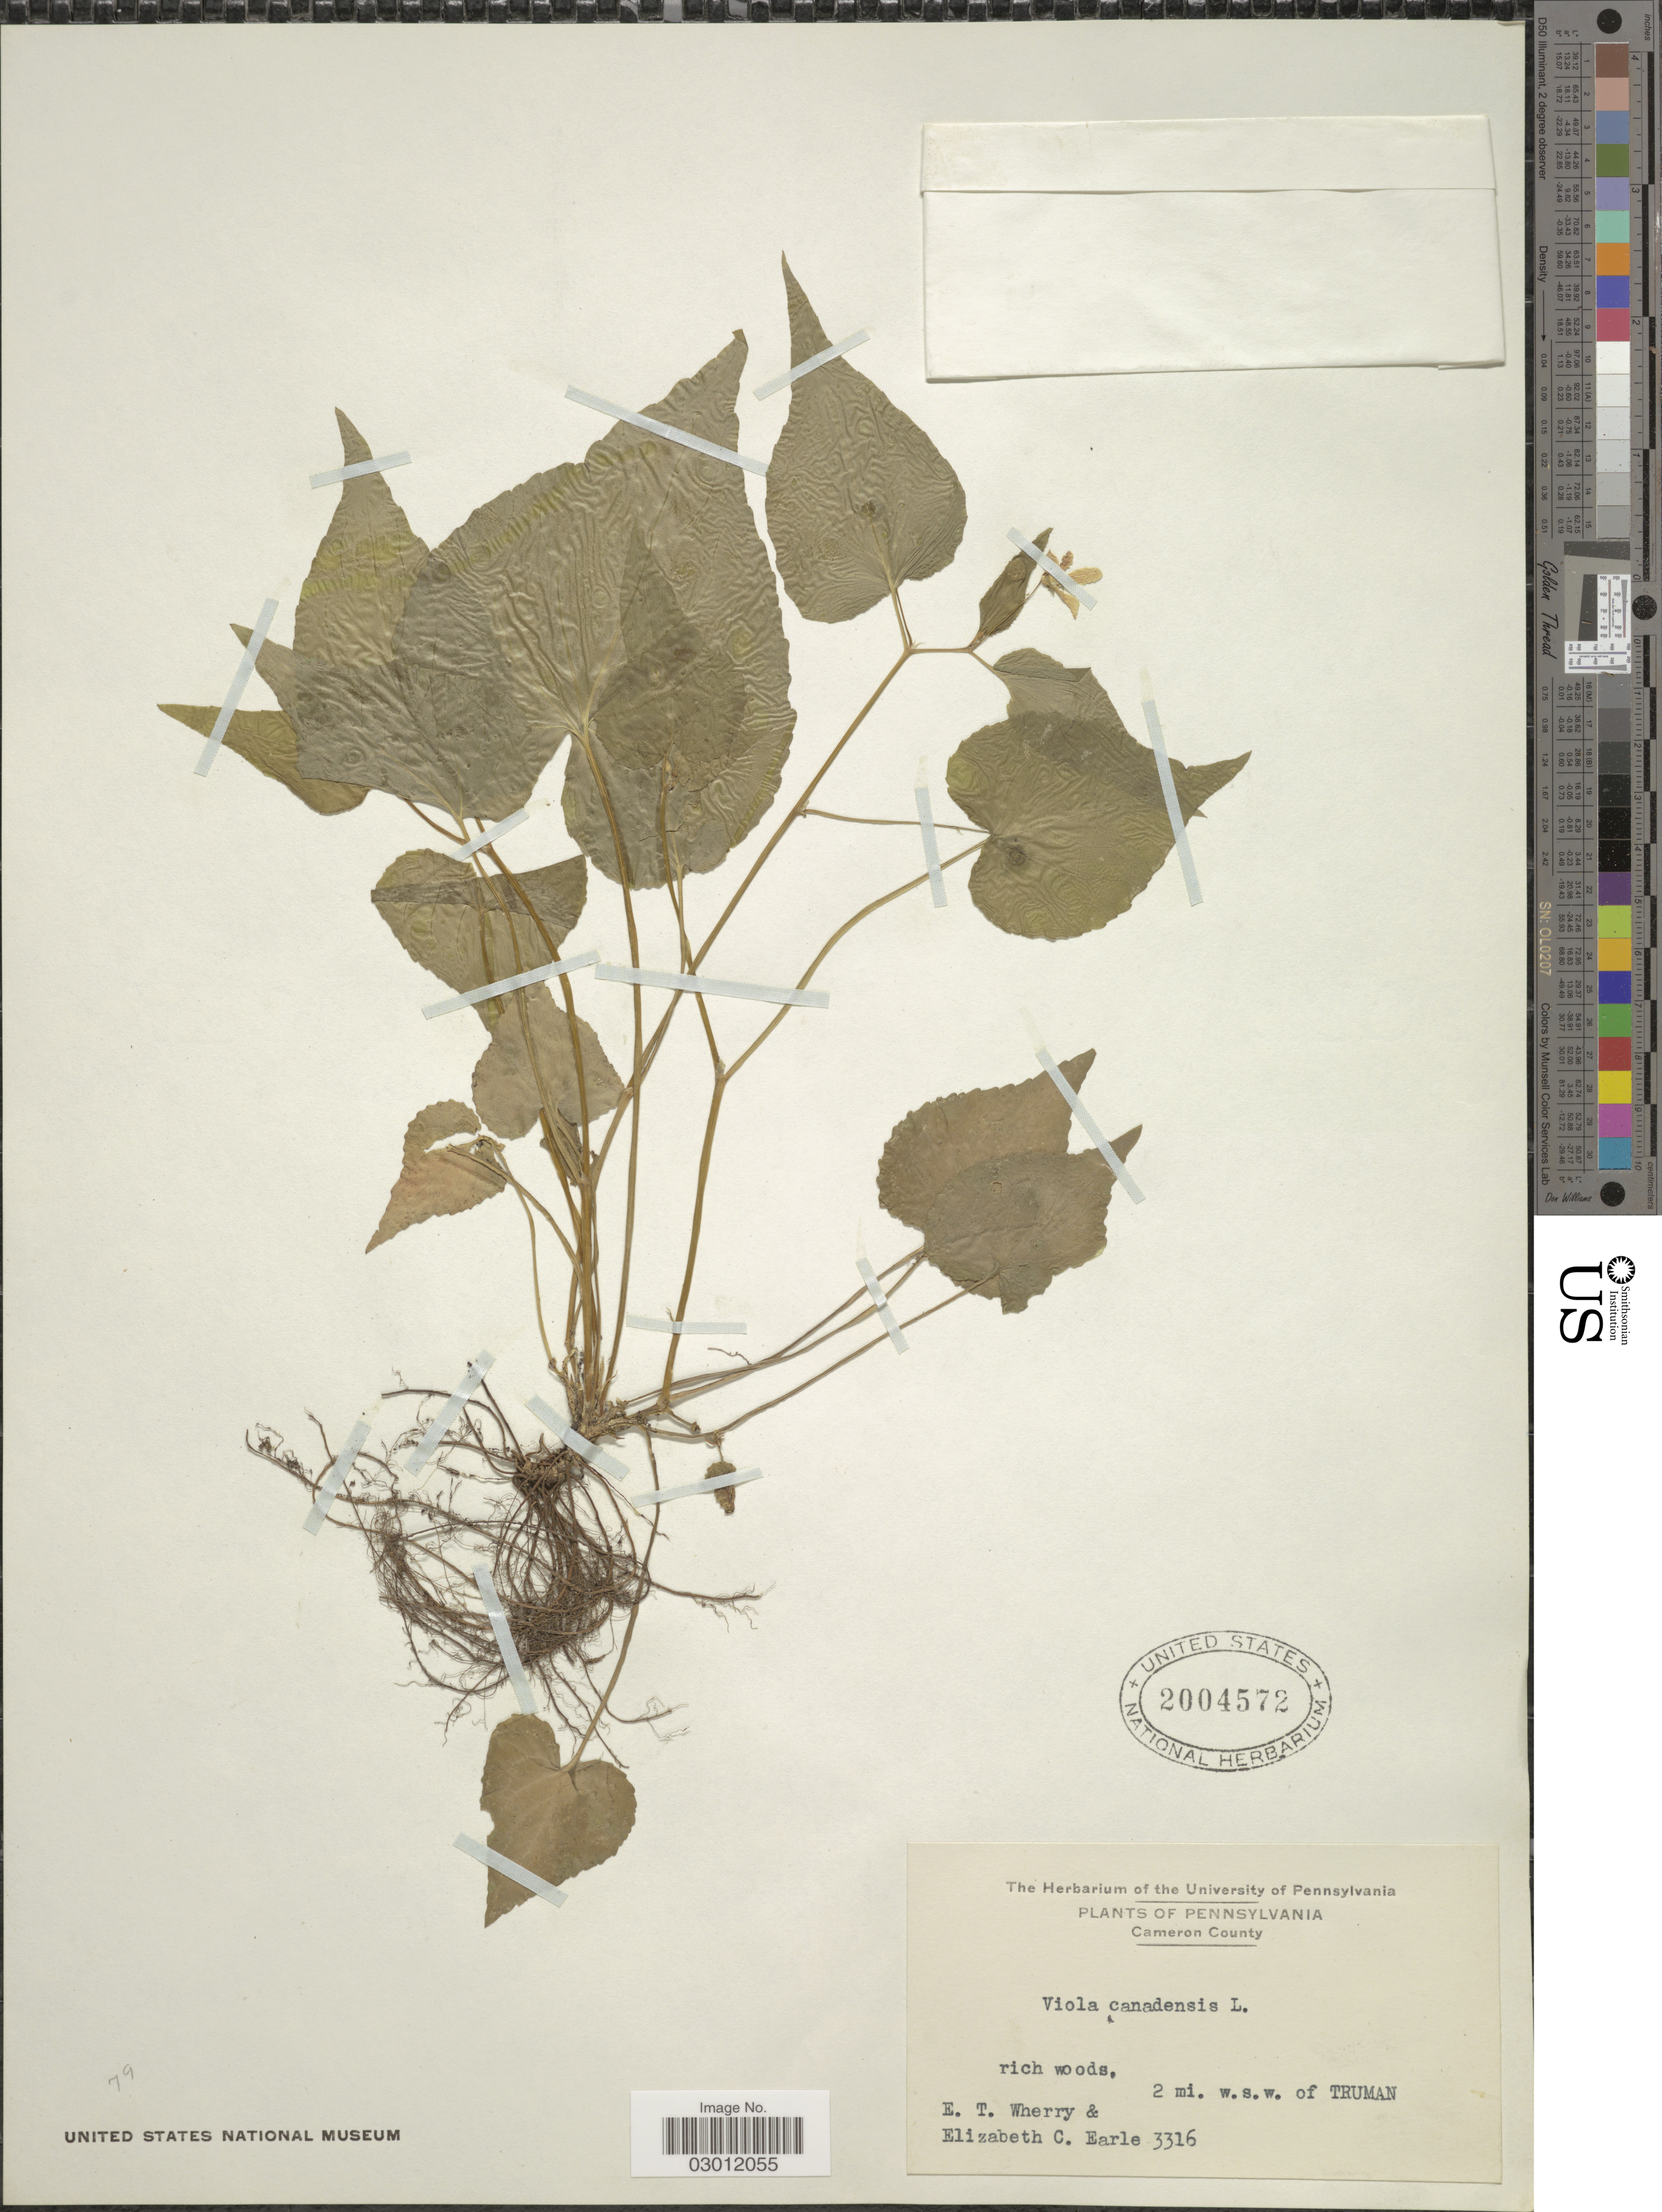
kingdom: Plantae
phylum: Tracheophyta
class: Magnoliopsida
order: Malpighiales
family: Violaceae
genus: Viola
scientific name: Viola canadensis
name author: L.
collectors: E. T. Wherry & E. C. Earle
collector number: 3316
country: United States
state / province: Pennsylvania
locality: Cameron County. Rich woods, 2 mi. w.s.w. of Truman.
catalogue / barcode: US 2004572